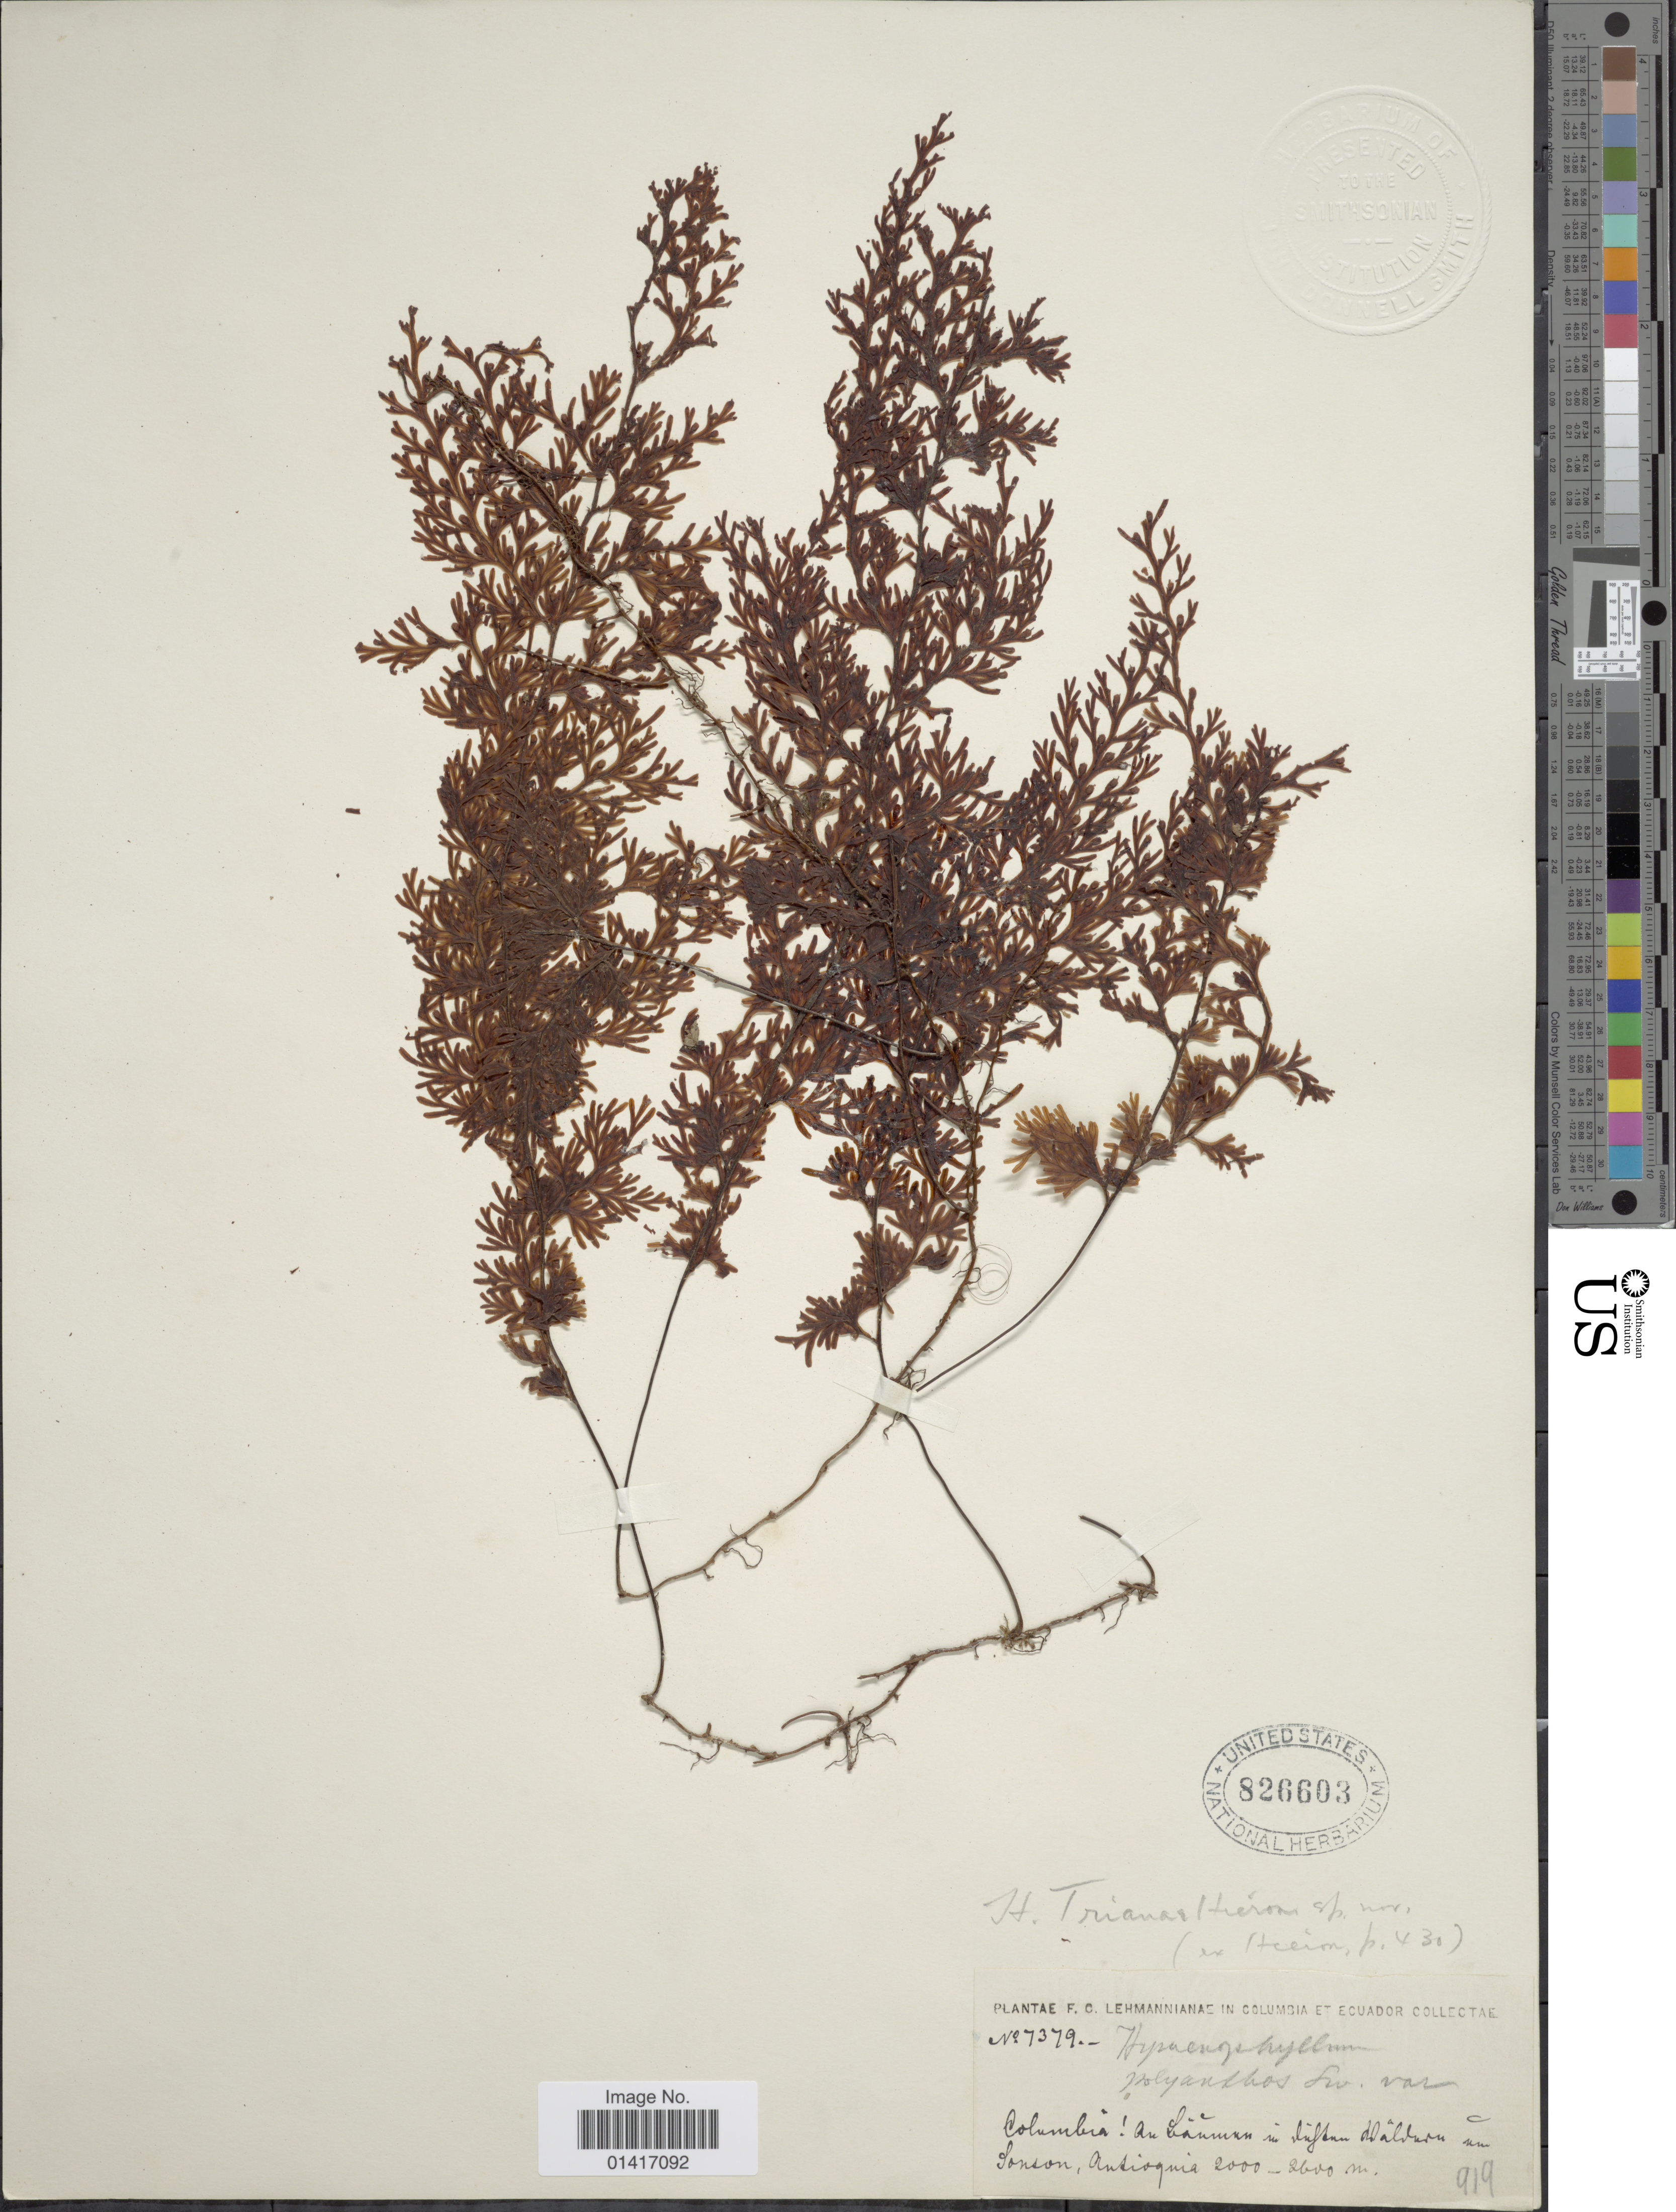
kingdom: Plantae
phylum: Tracheophyta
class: Polypodiopsida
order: Hymenophyllales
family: Hymenophyllaceae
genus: Hymenophyllum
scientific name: Hymenophyllum trianae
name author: (Hieron.)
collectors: F. C. Lehmann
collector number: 7379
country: Colombia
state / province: Antioquia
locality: Sonson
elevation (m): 2000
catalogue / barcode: US 826603